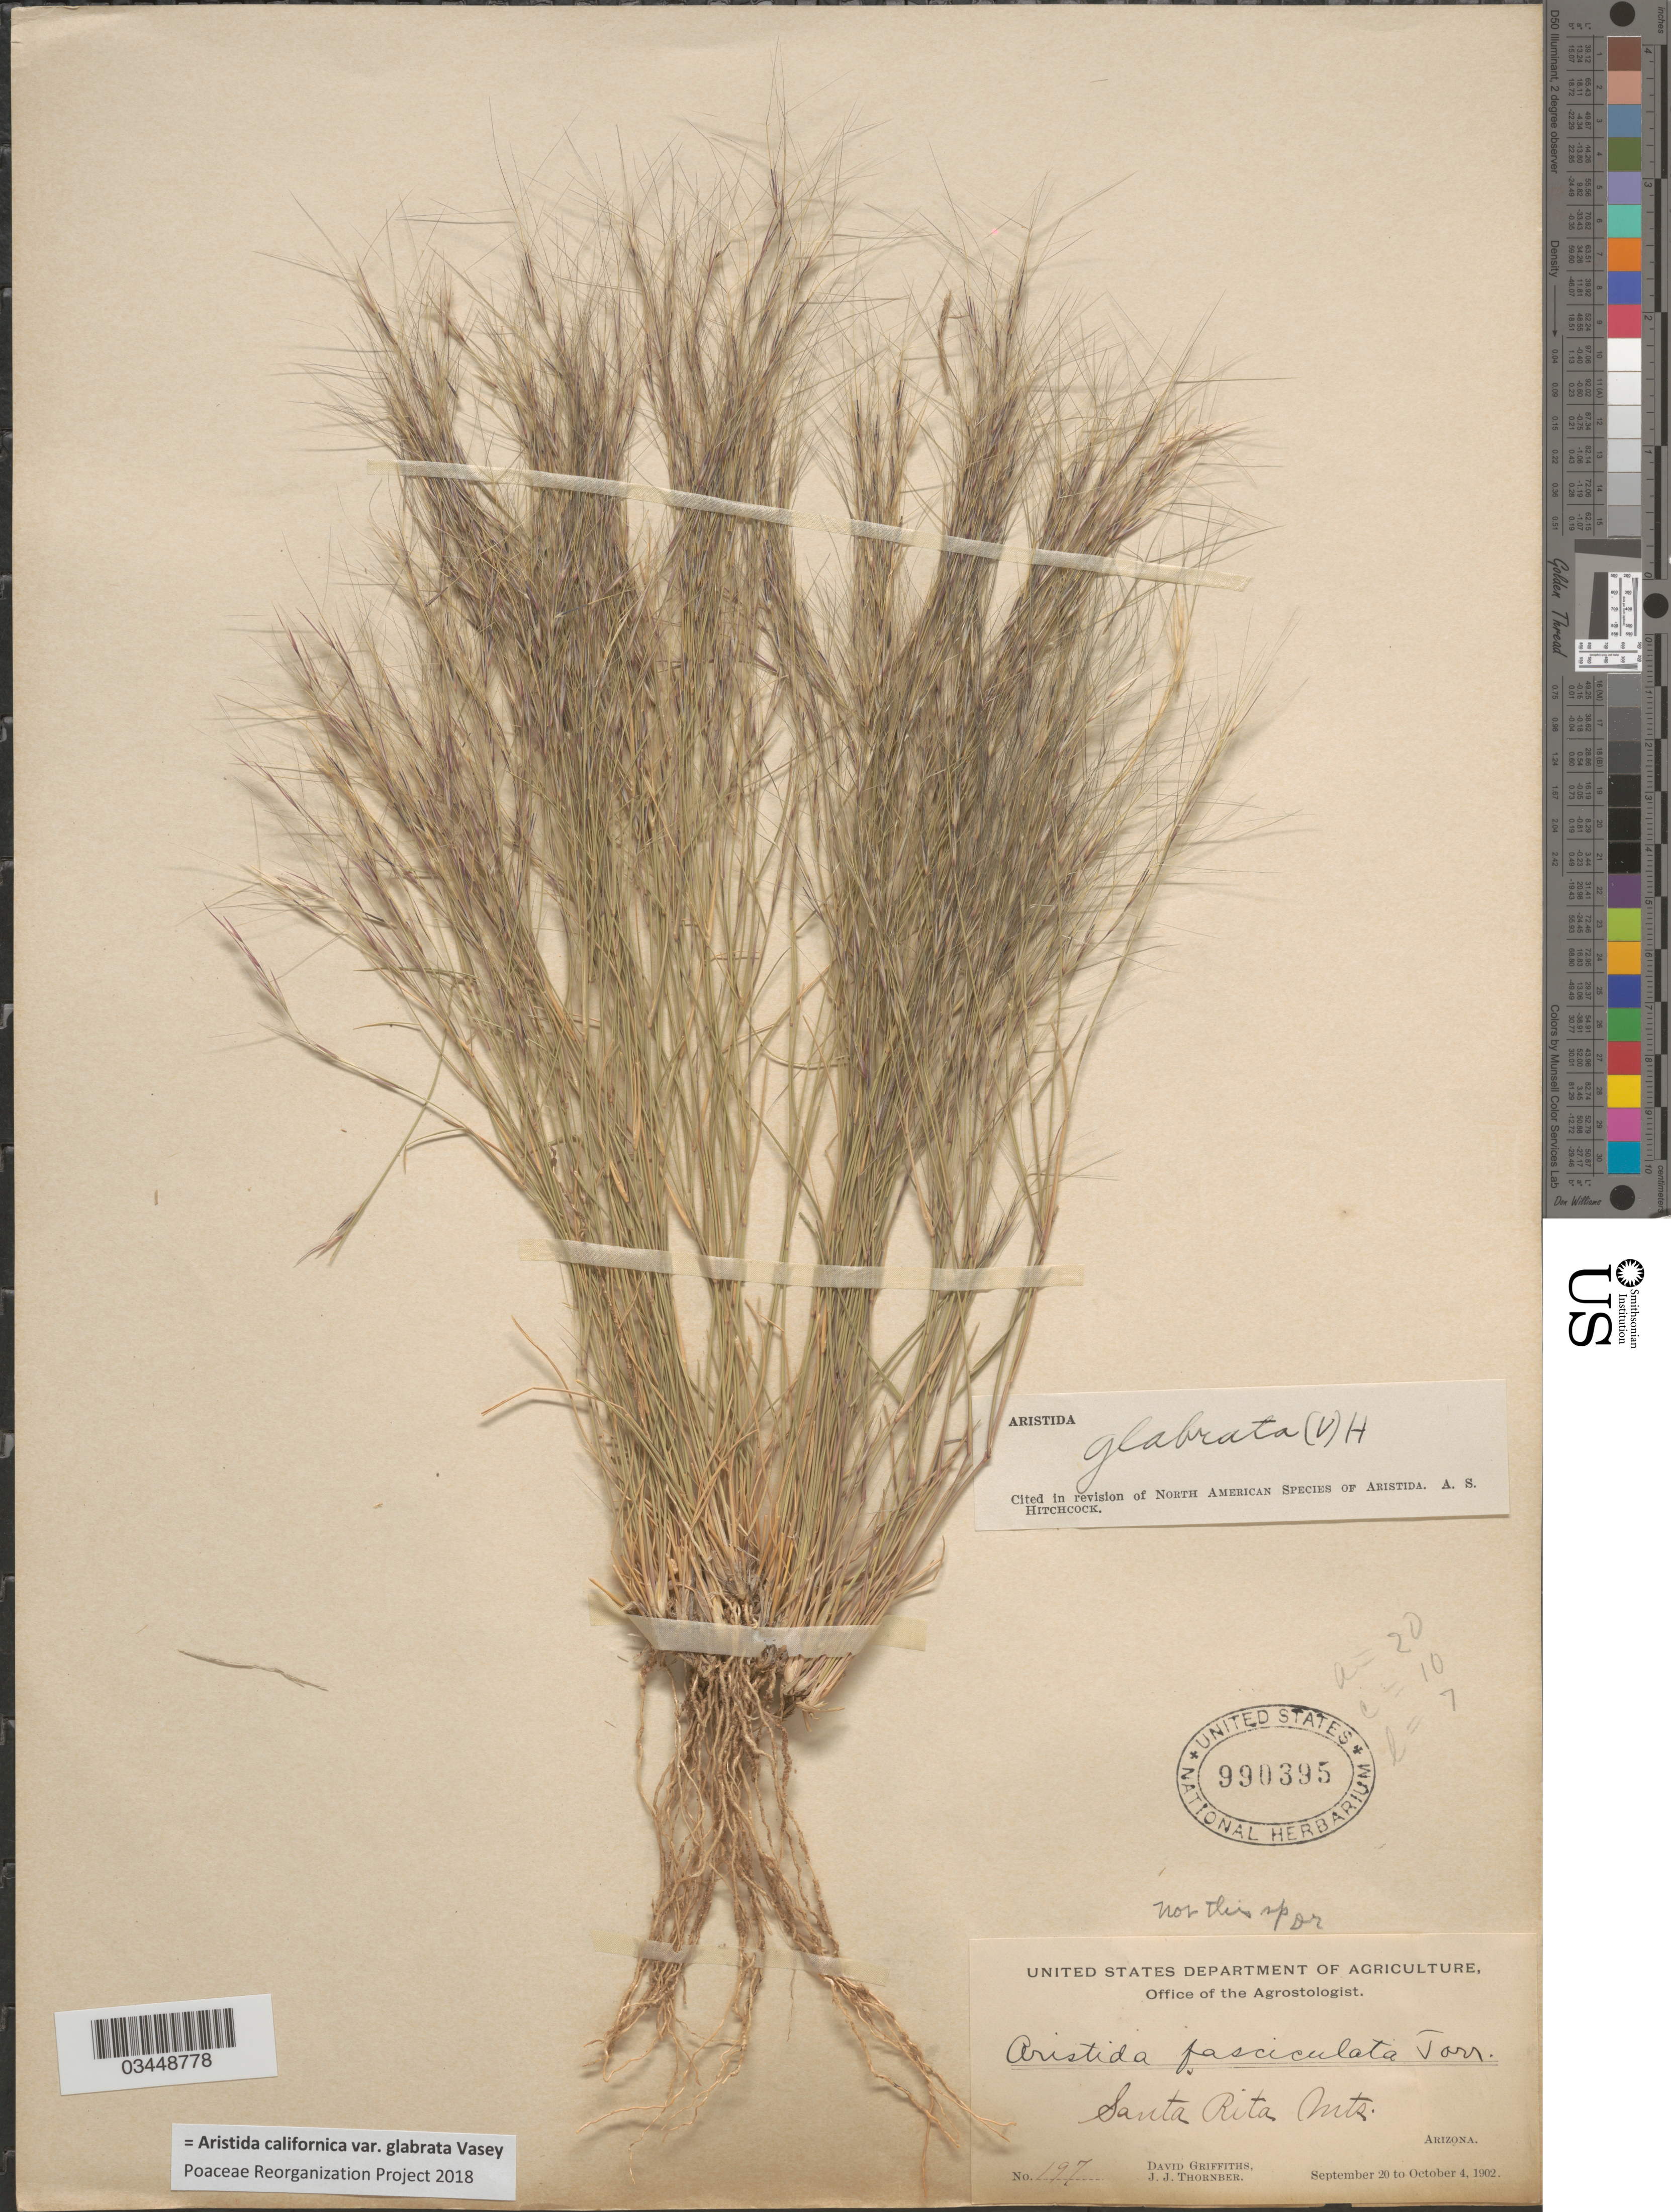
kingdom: Plantae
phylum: Tracheophyta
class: Liliopsida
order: Poales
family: Poaceae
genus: Aristida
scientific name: Aristida californica var. glabrata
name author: Vasey in Brandegee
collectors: D. Griffiths & J. Thornber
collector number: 197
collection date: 1902-09-20/1902-10-04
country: United States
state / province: Arizona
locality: Santa Rita Mts.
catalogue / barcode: US 990395